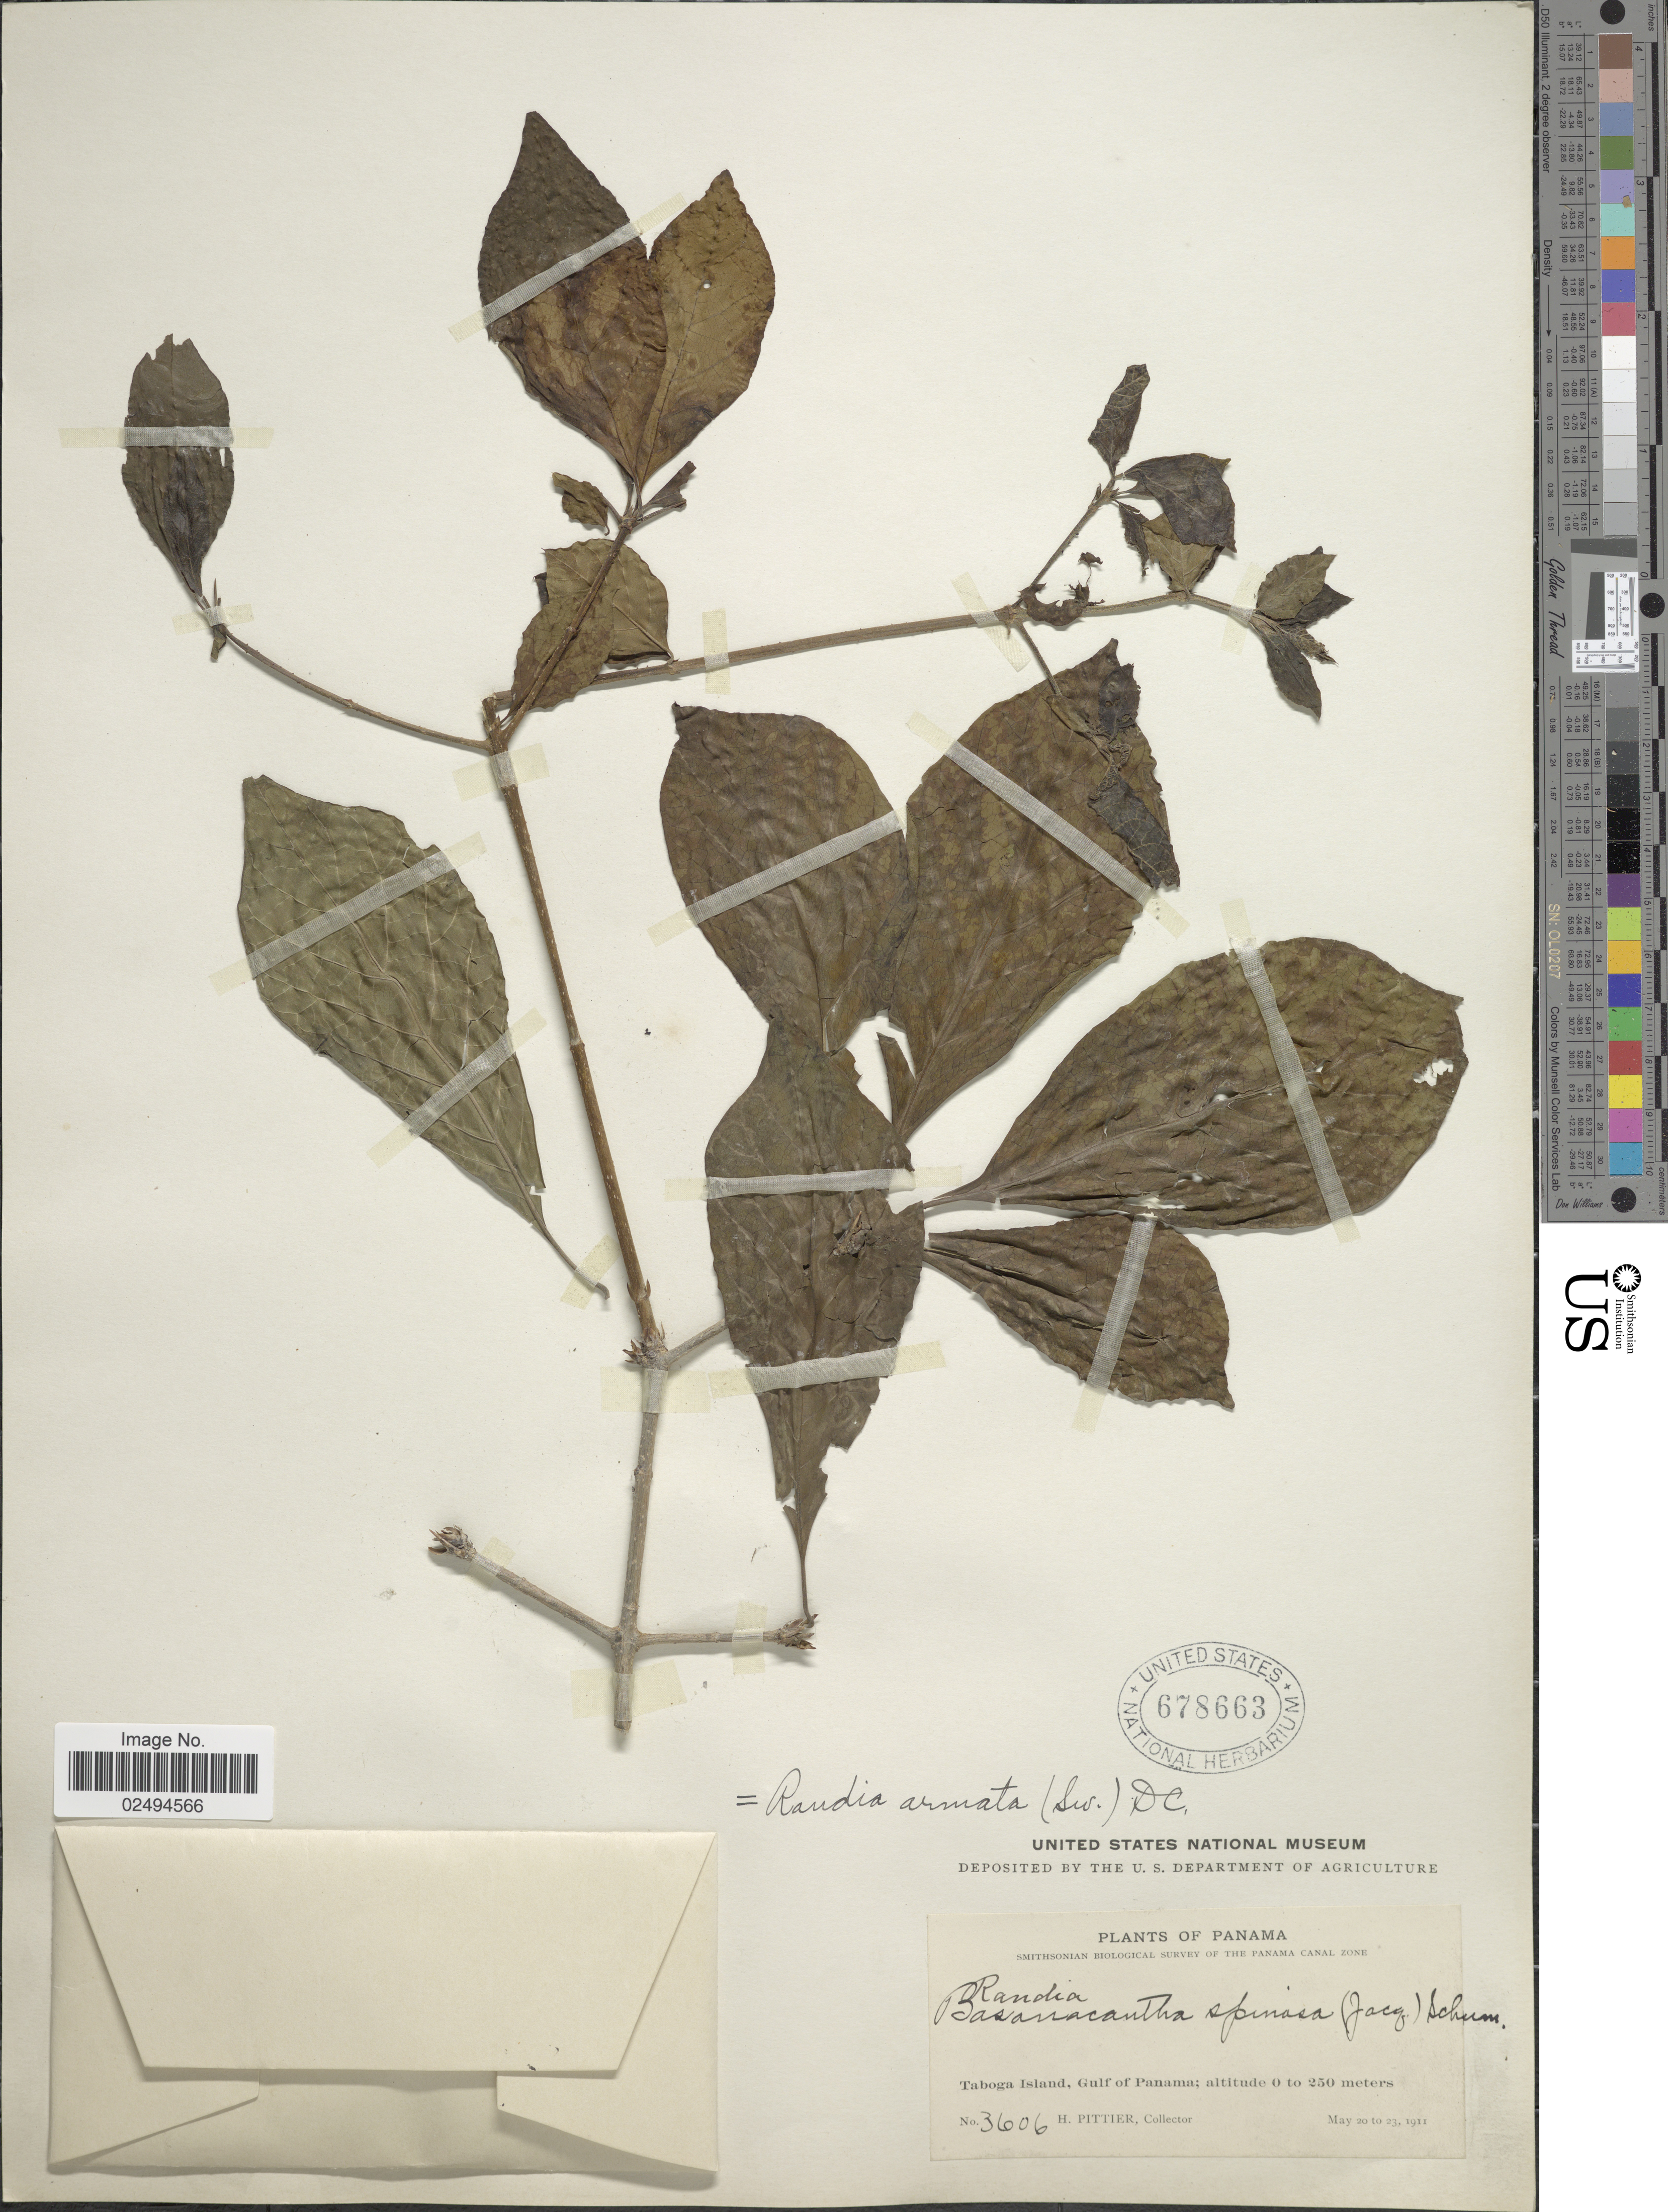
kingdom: Plantae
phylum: Tracheophyta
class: Magnoliopsida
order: Gentianales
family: Rubiaceae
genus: Randia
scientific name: Randia armata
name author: (Sw.) DC.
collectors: H. F. Pittier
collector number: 3606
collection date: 1911-05-20/1911-05-23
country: Panama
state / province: Panamá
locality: Taboga Island, Gulf of Panama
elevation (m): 0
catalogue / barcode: US 678663